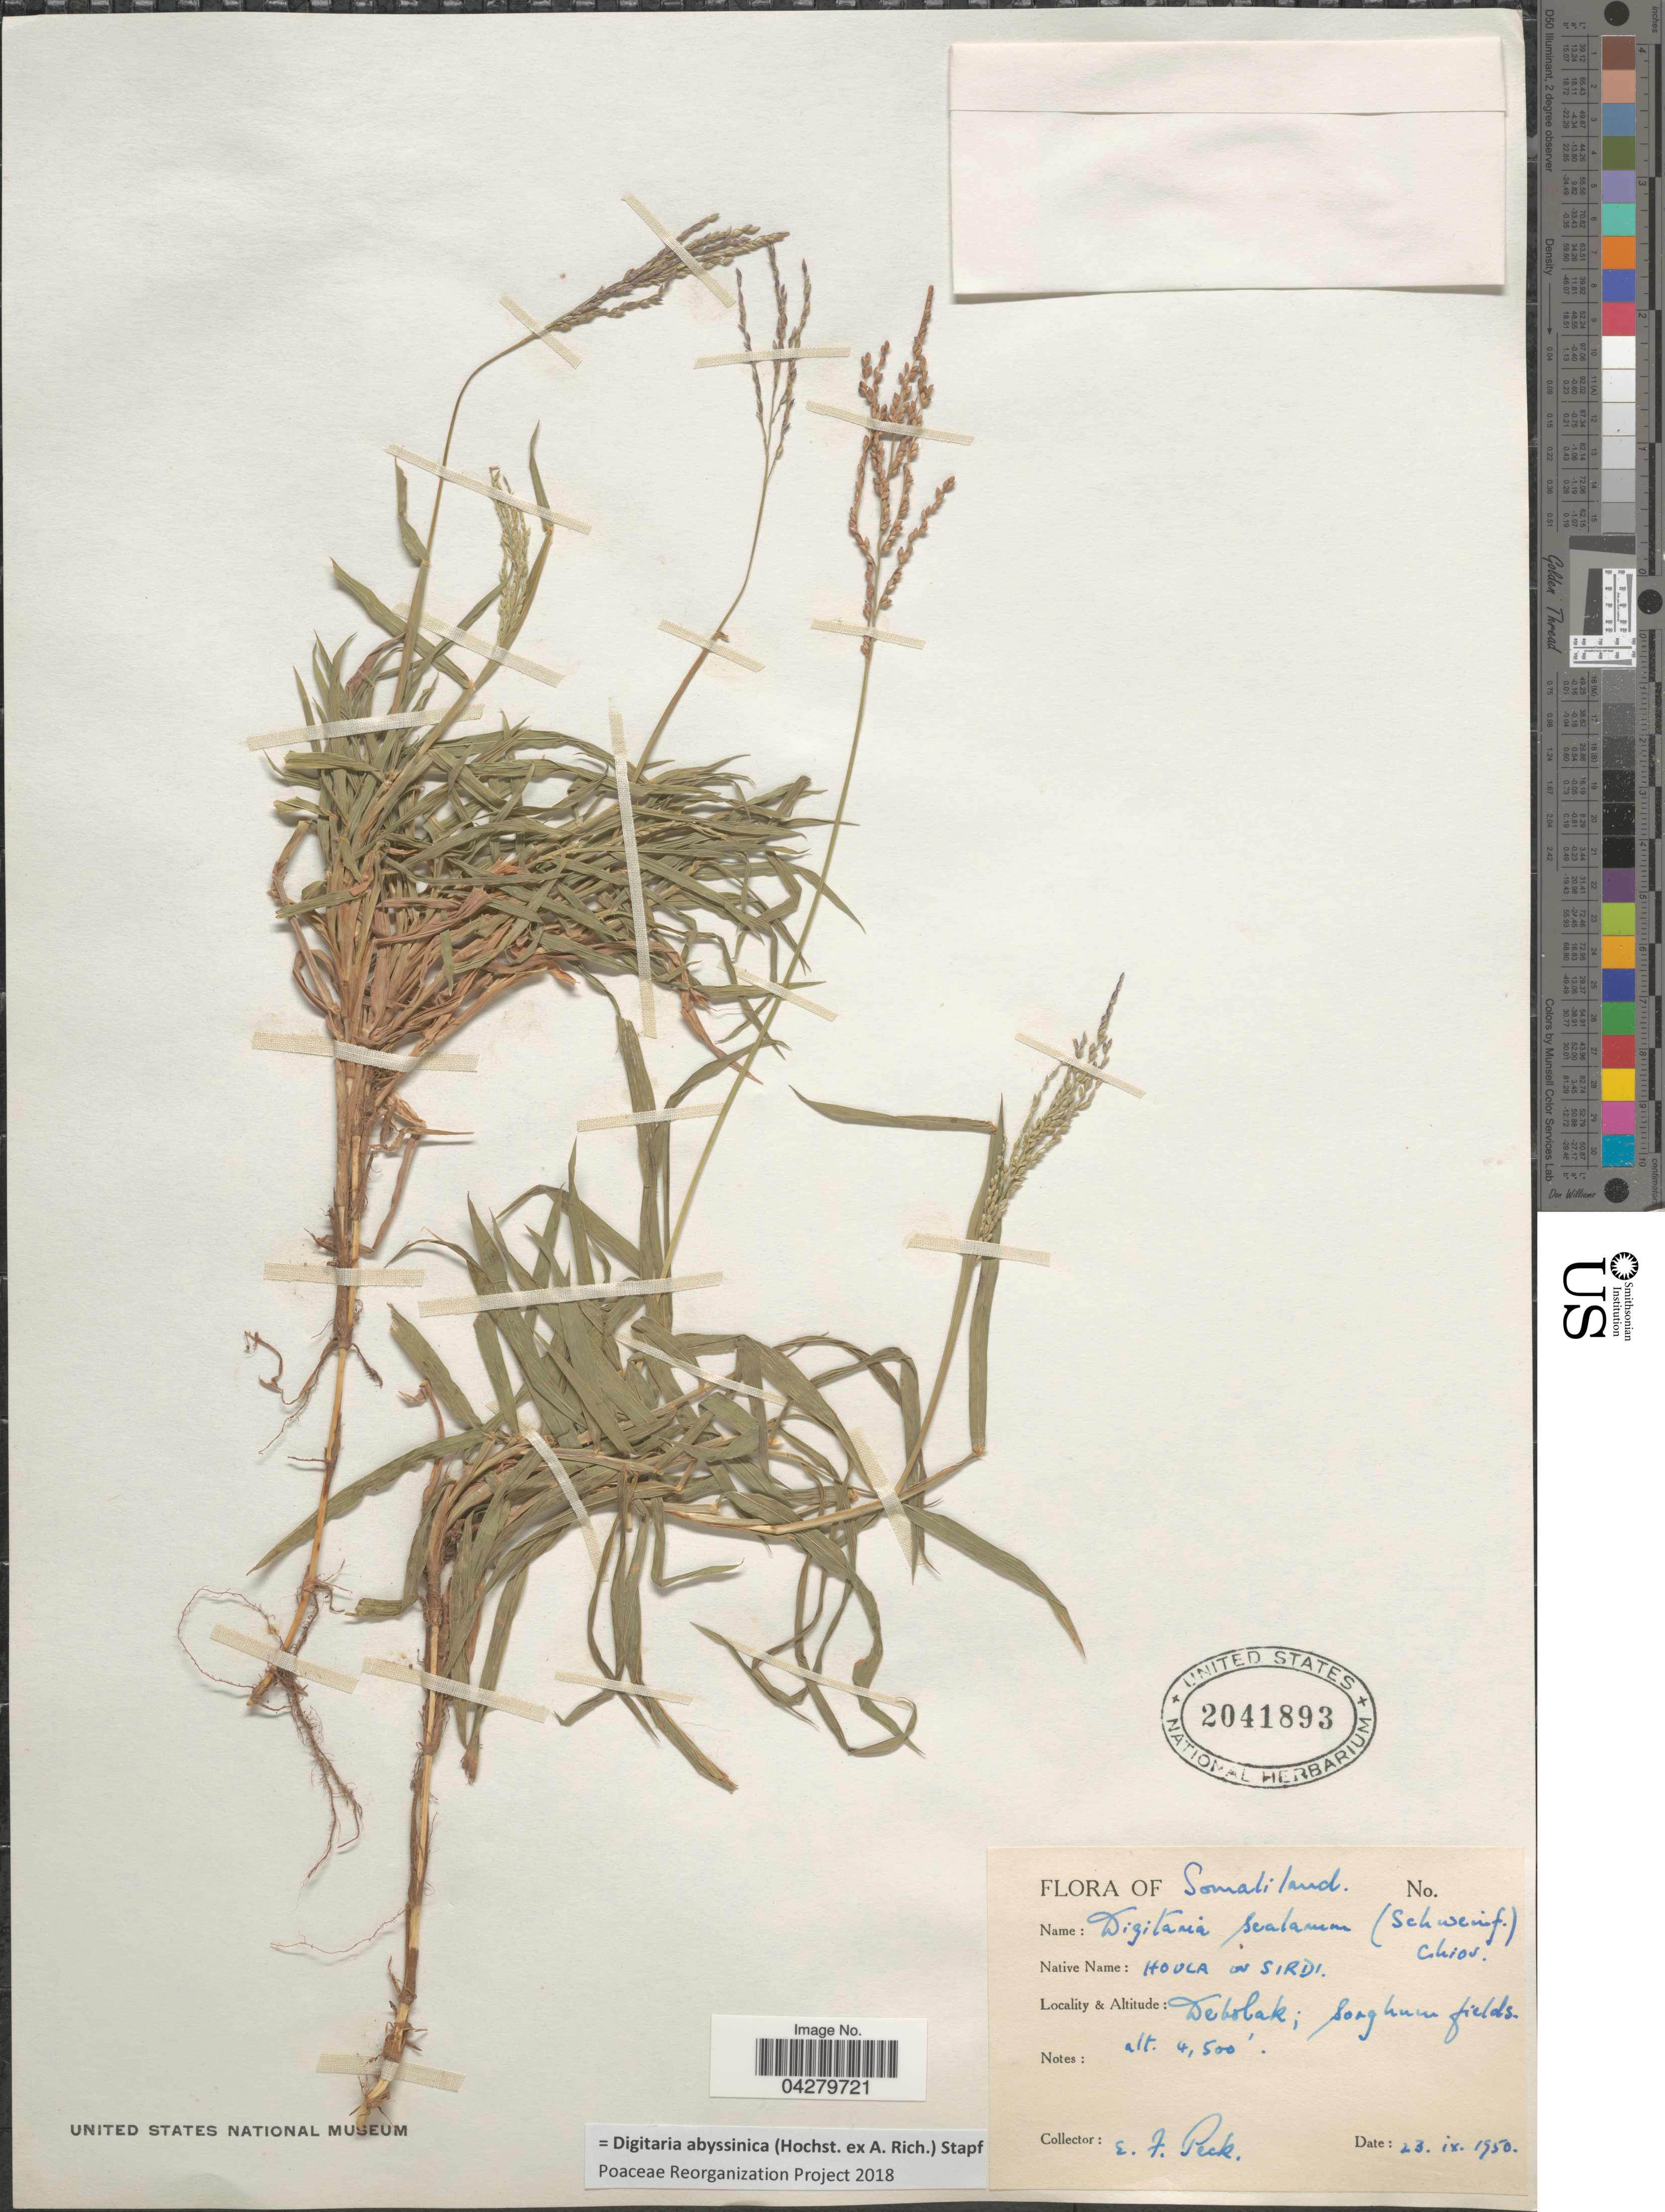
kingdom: Plantae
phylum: Tracheophyta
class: Liliopsida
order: Poales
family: Poaceae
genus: Digitaria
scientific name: Digitaria abyssinica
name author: (Hochst. ex Rich.) Stapf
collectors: E. Peck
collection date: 1950-09-23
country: Somalia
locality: Somaliland. Debolak; Sorghum fields.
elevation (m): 1372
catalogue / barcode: US 2041893